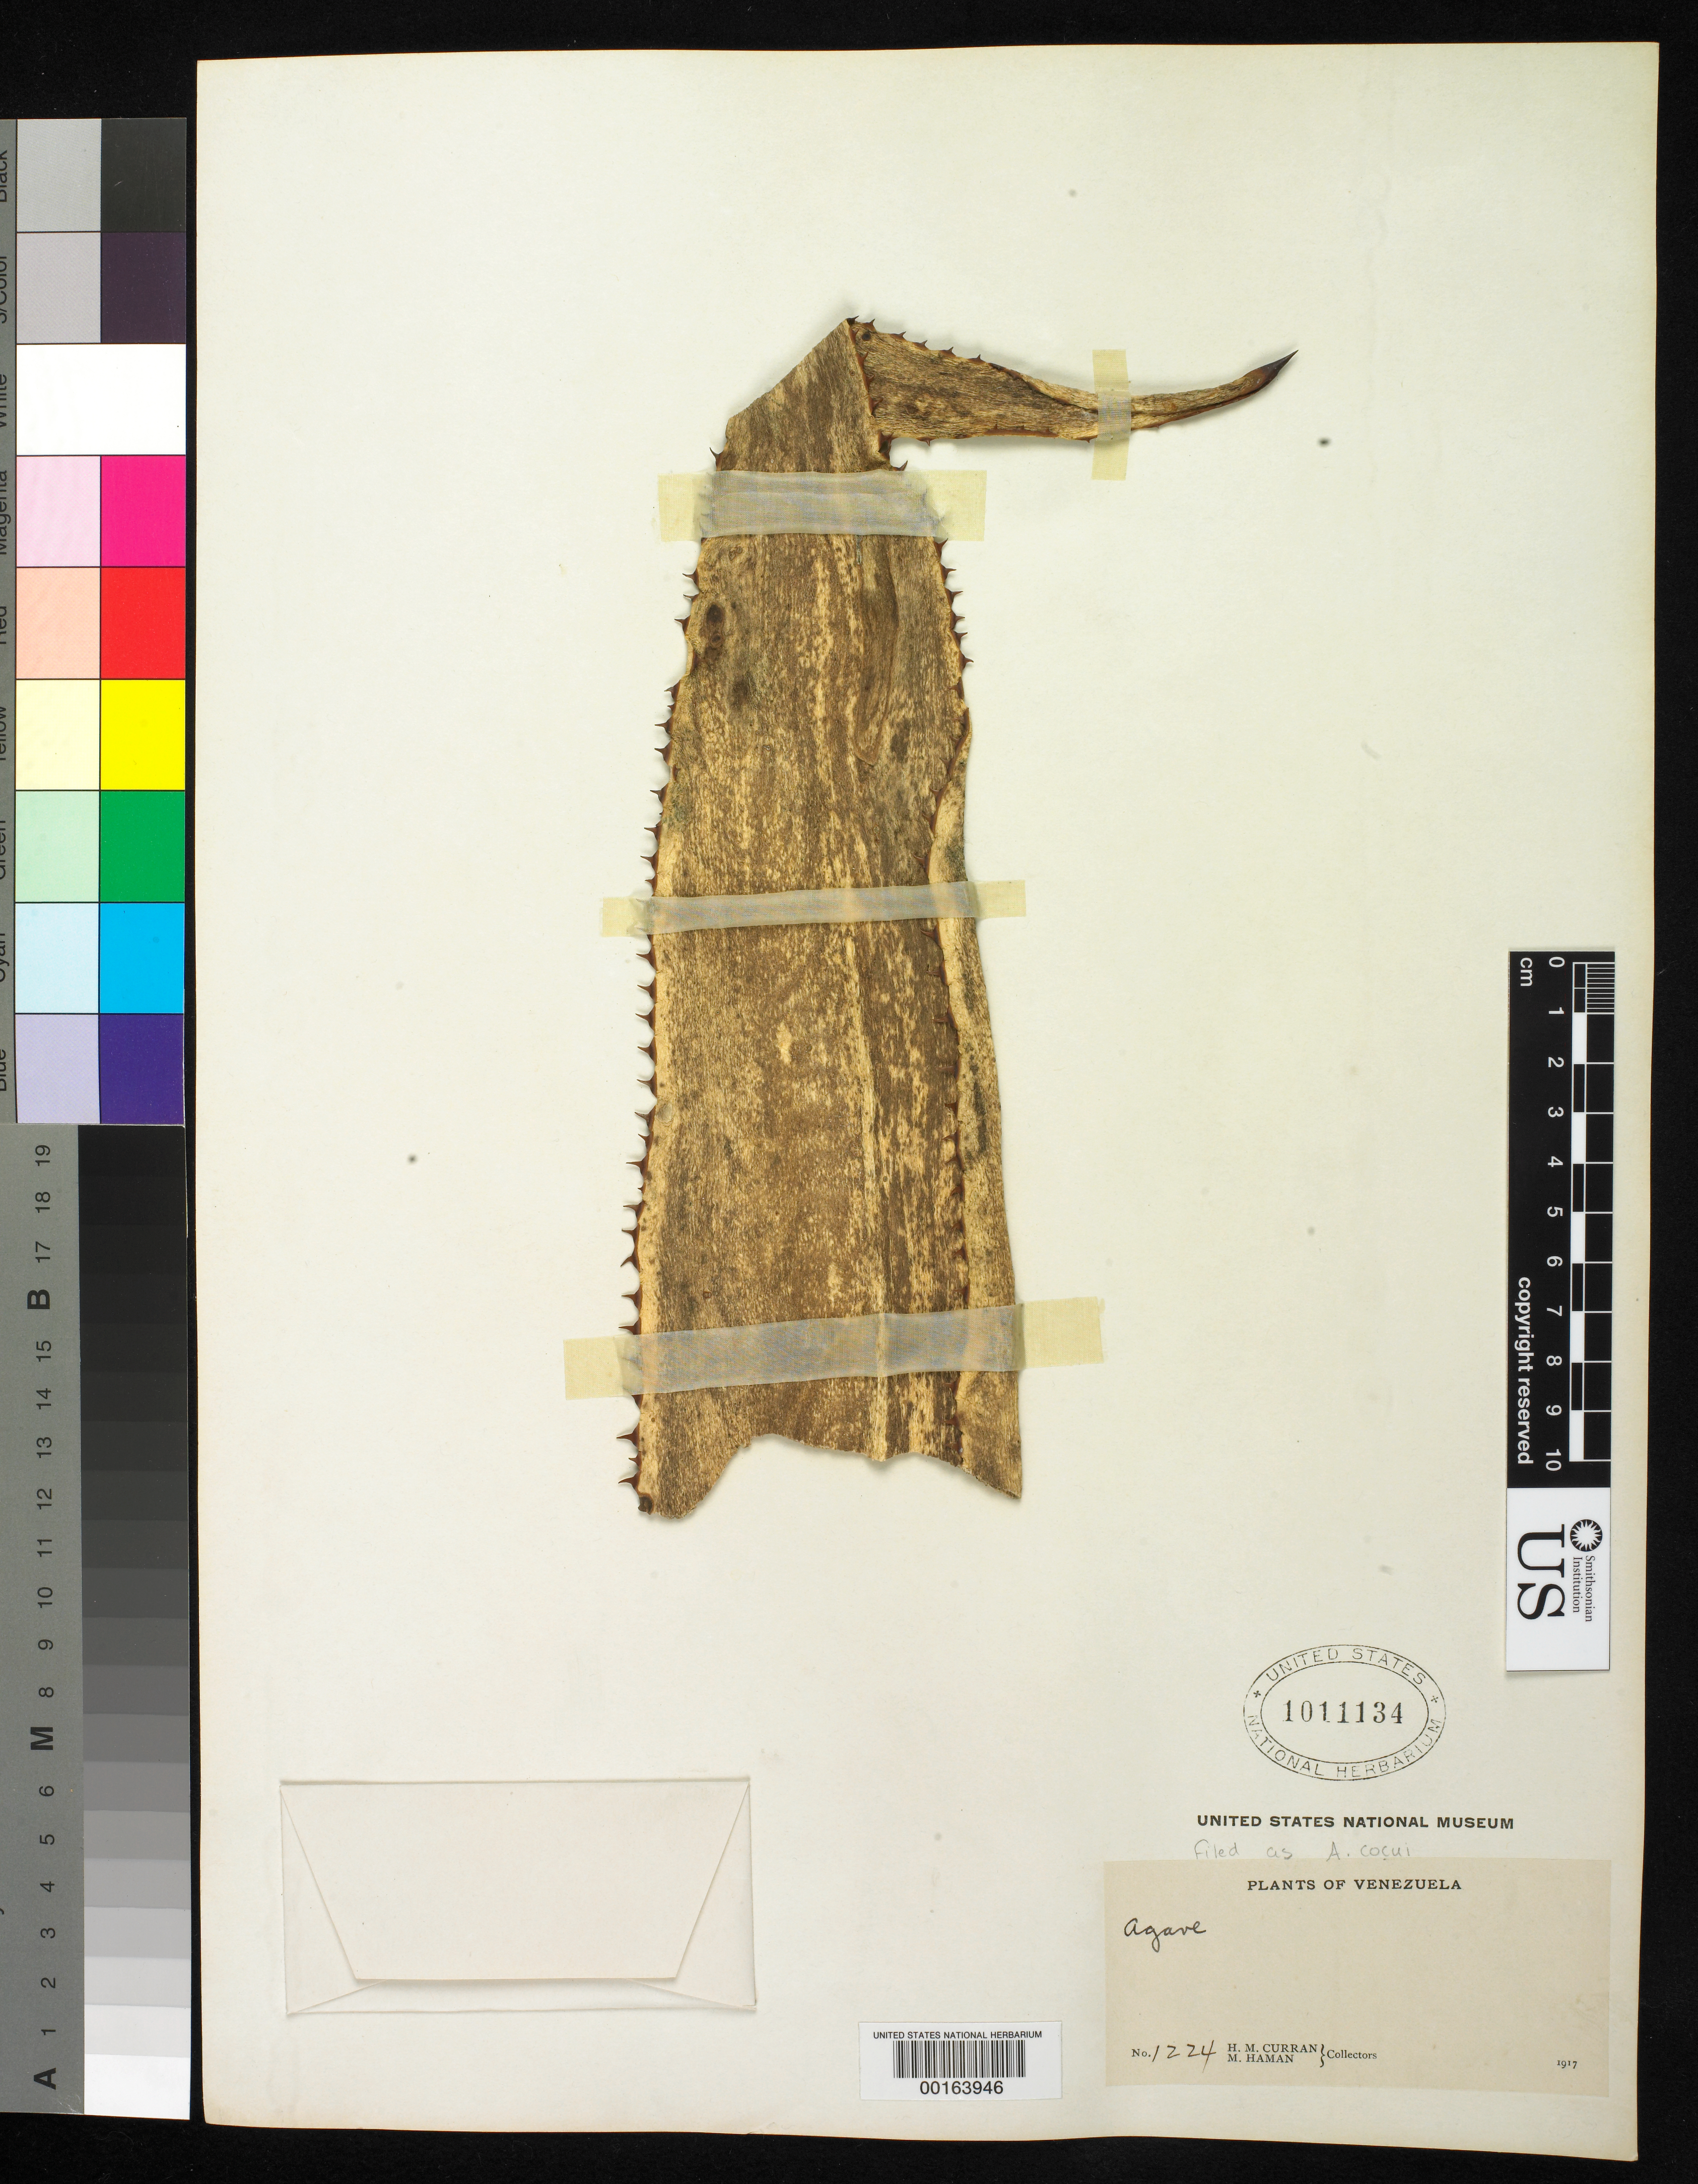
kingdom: Plantae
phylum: Tracheophyta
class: Liliopsida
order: Asparagales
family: Asparagaceae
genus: Agave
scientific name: Agave cocui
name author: Trel.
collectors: H. M. Curran & M. Haman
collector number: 1224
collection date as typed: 1917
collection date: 1917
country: Venezuela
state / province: Mérida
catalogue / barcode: US 1011134